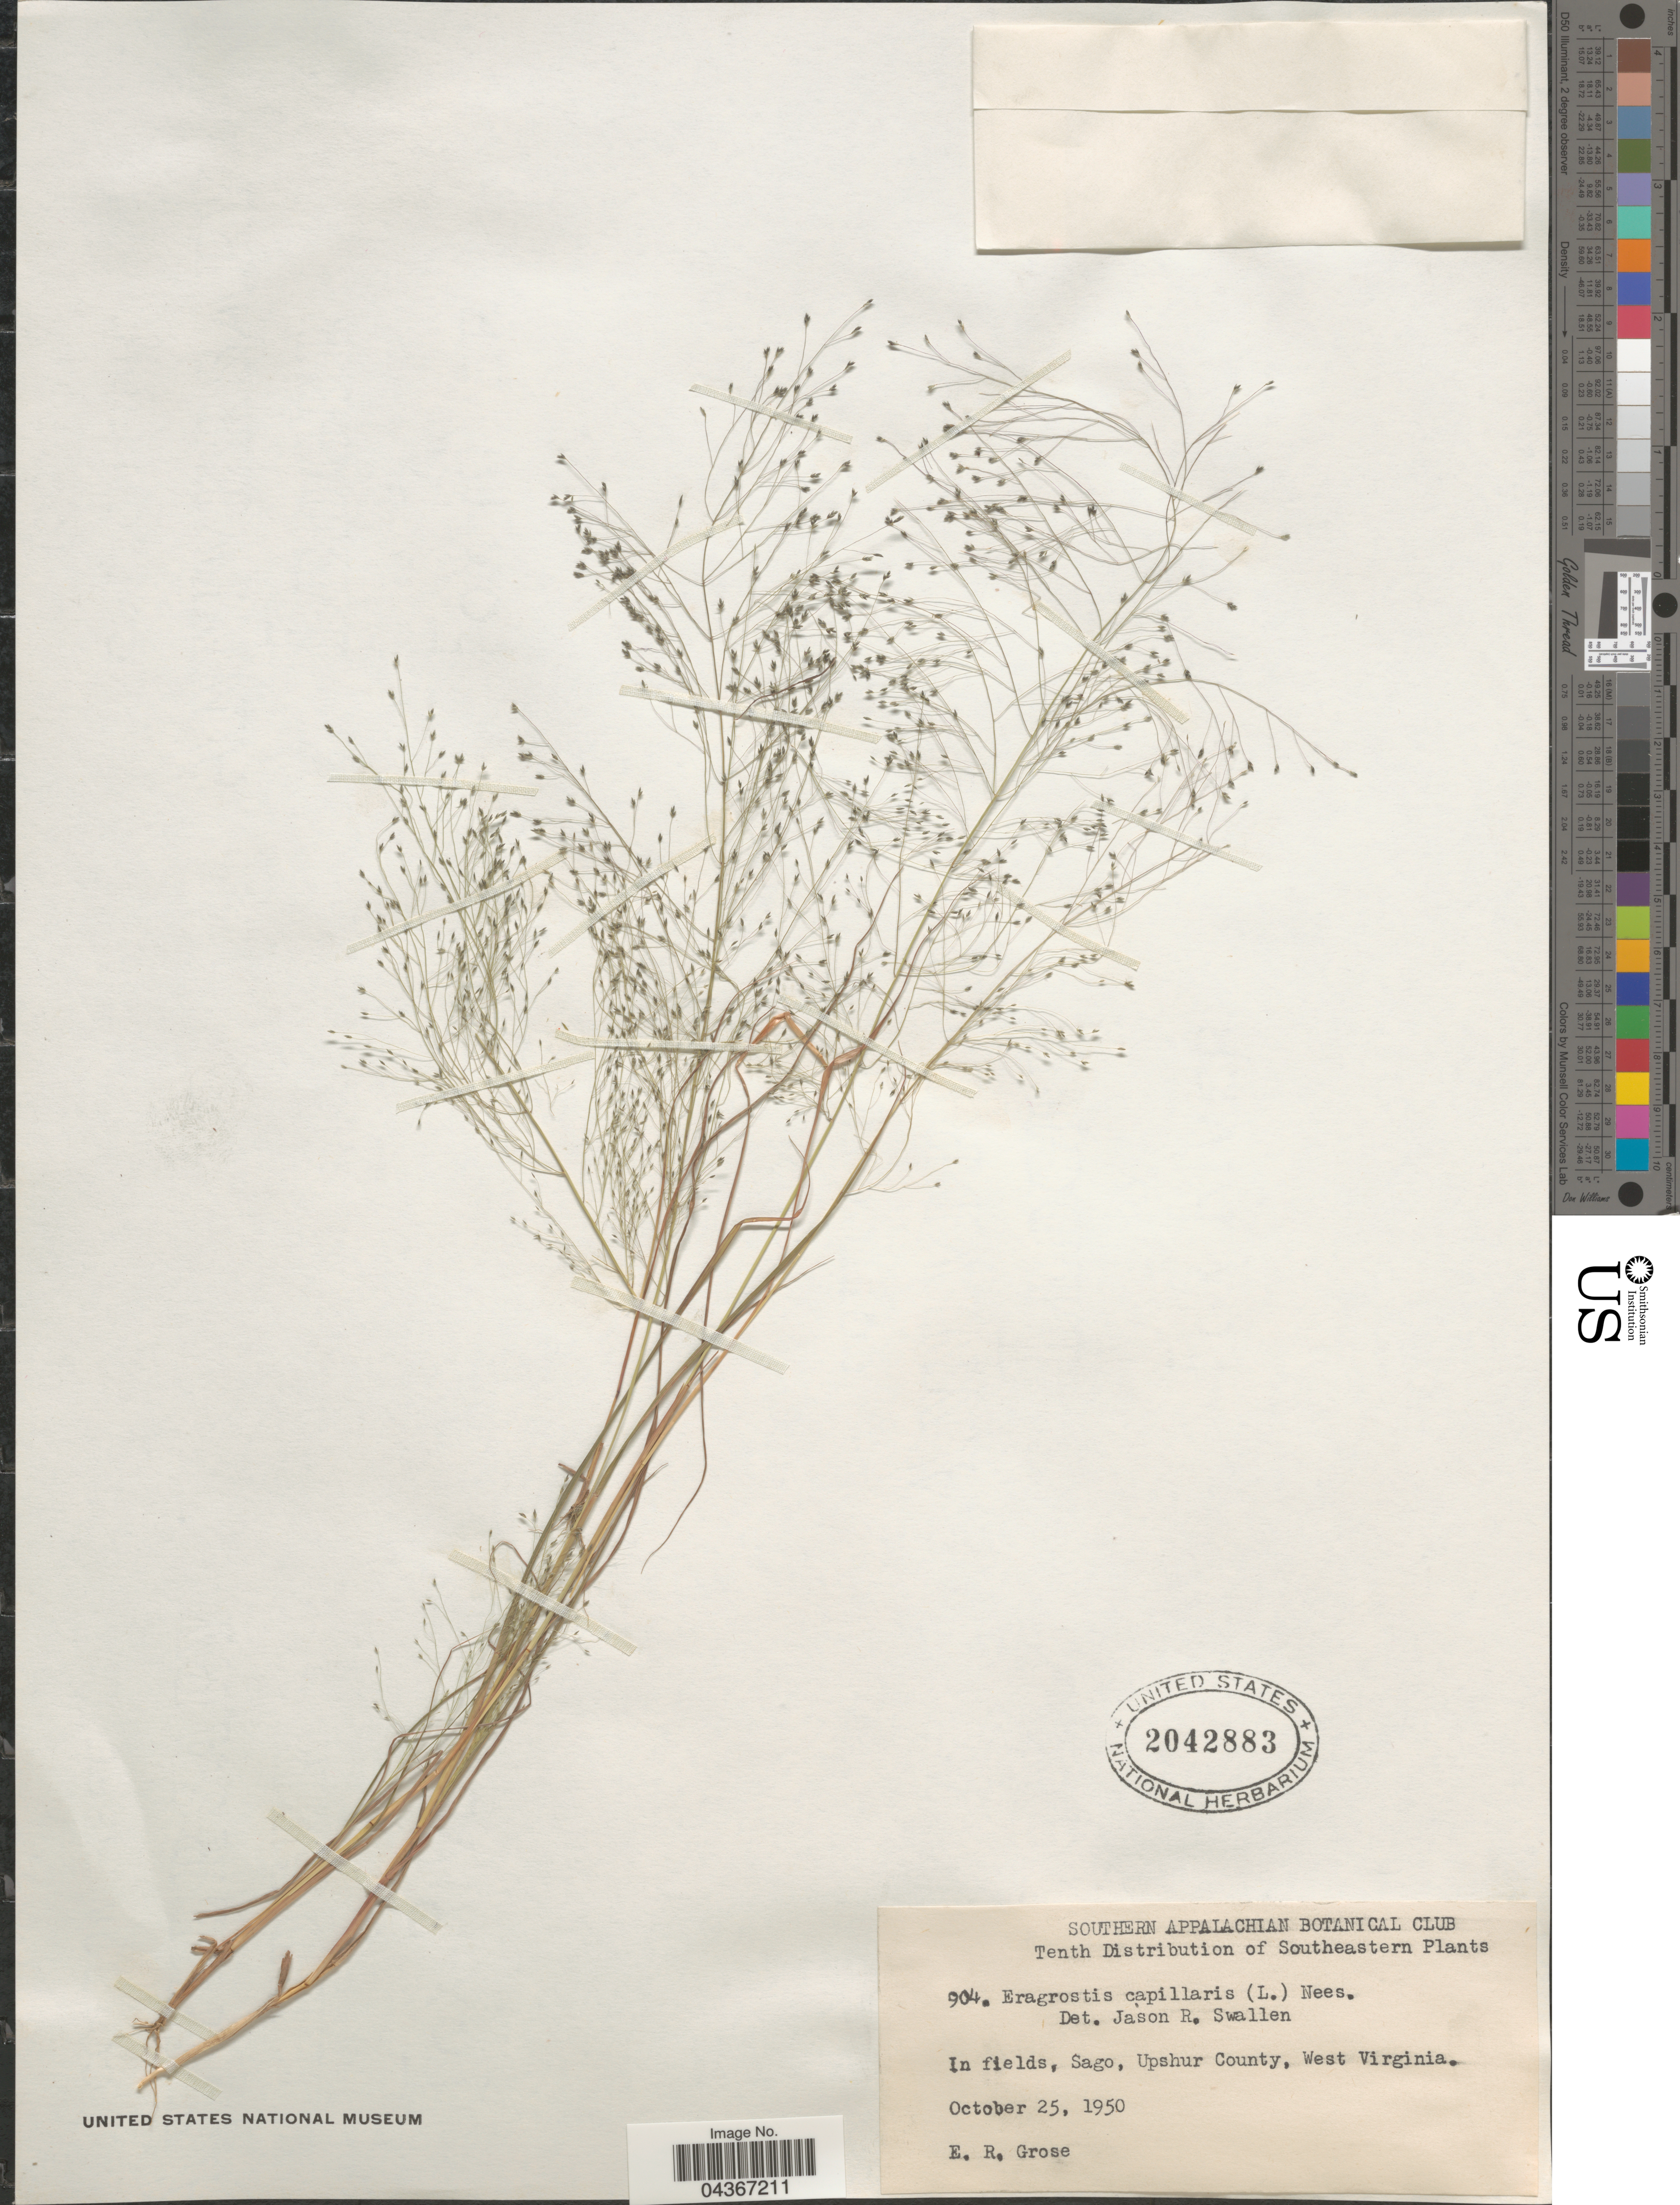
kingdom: Plantae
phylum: Tracheophyta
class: Liliopsida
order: Poales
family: Poaceae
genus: Eragrostis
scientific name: Eragrostis capillaris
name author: (L.) Nees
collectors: E. Grose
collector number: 904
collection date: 1950-10-25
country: United States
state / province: West Virginia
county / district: Upshur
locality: Southeastern. Sago, Upshur County.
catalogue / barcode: US 2042883